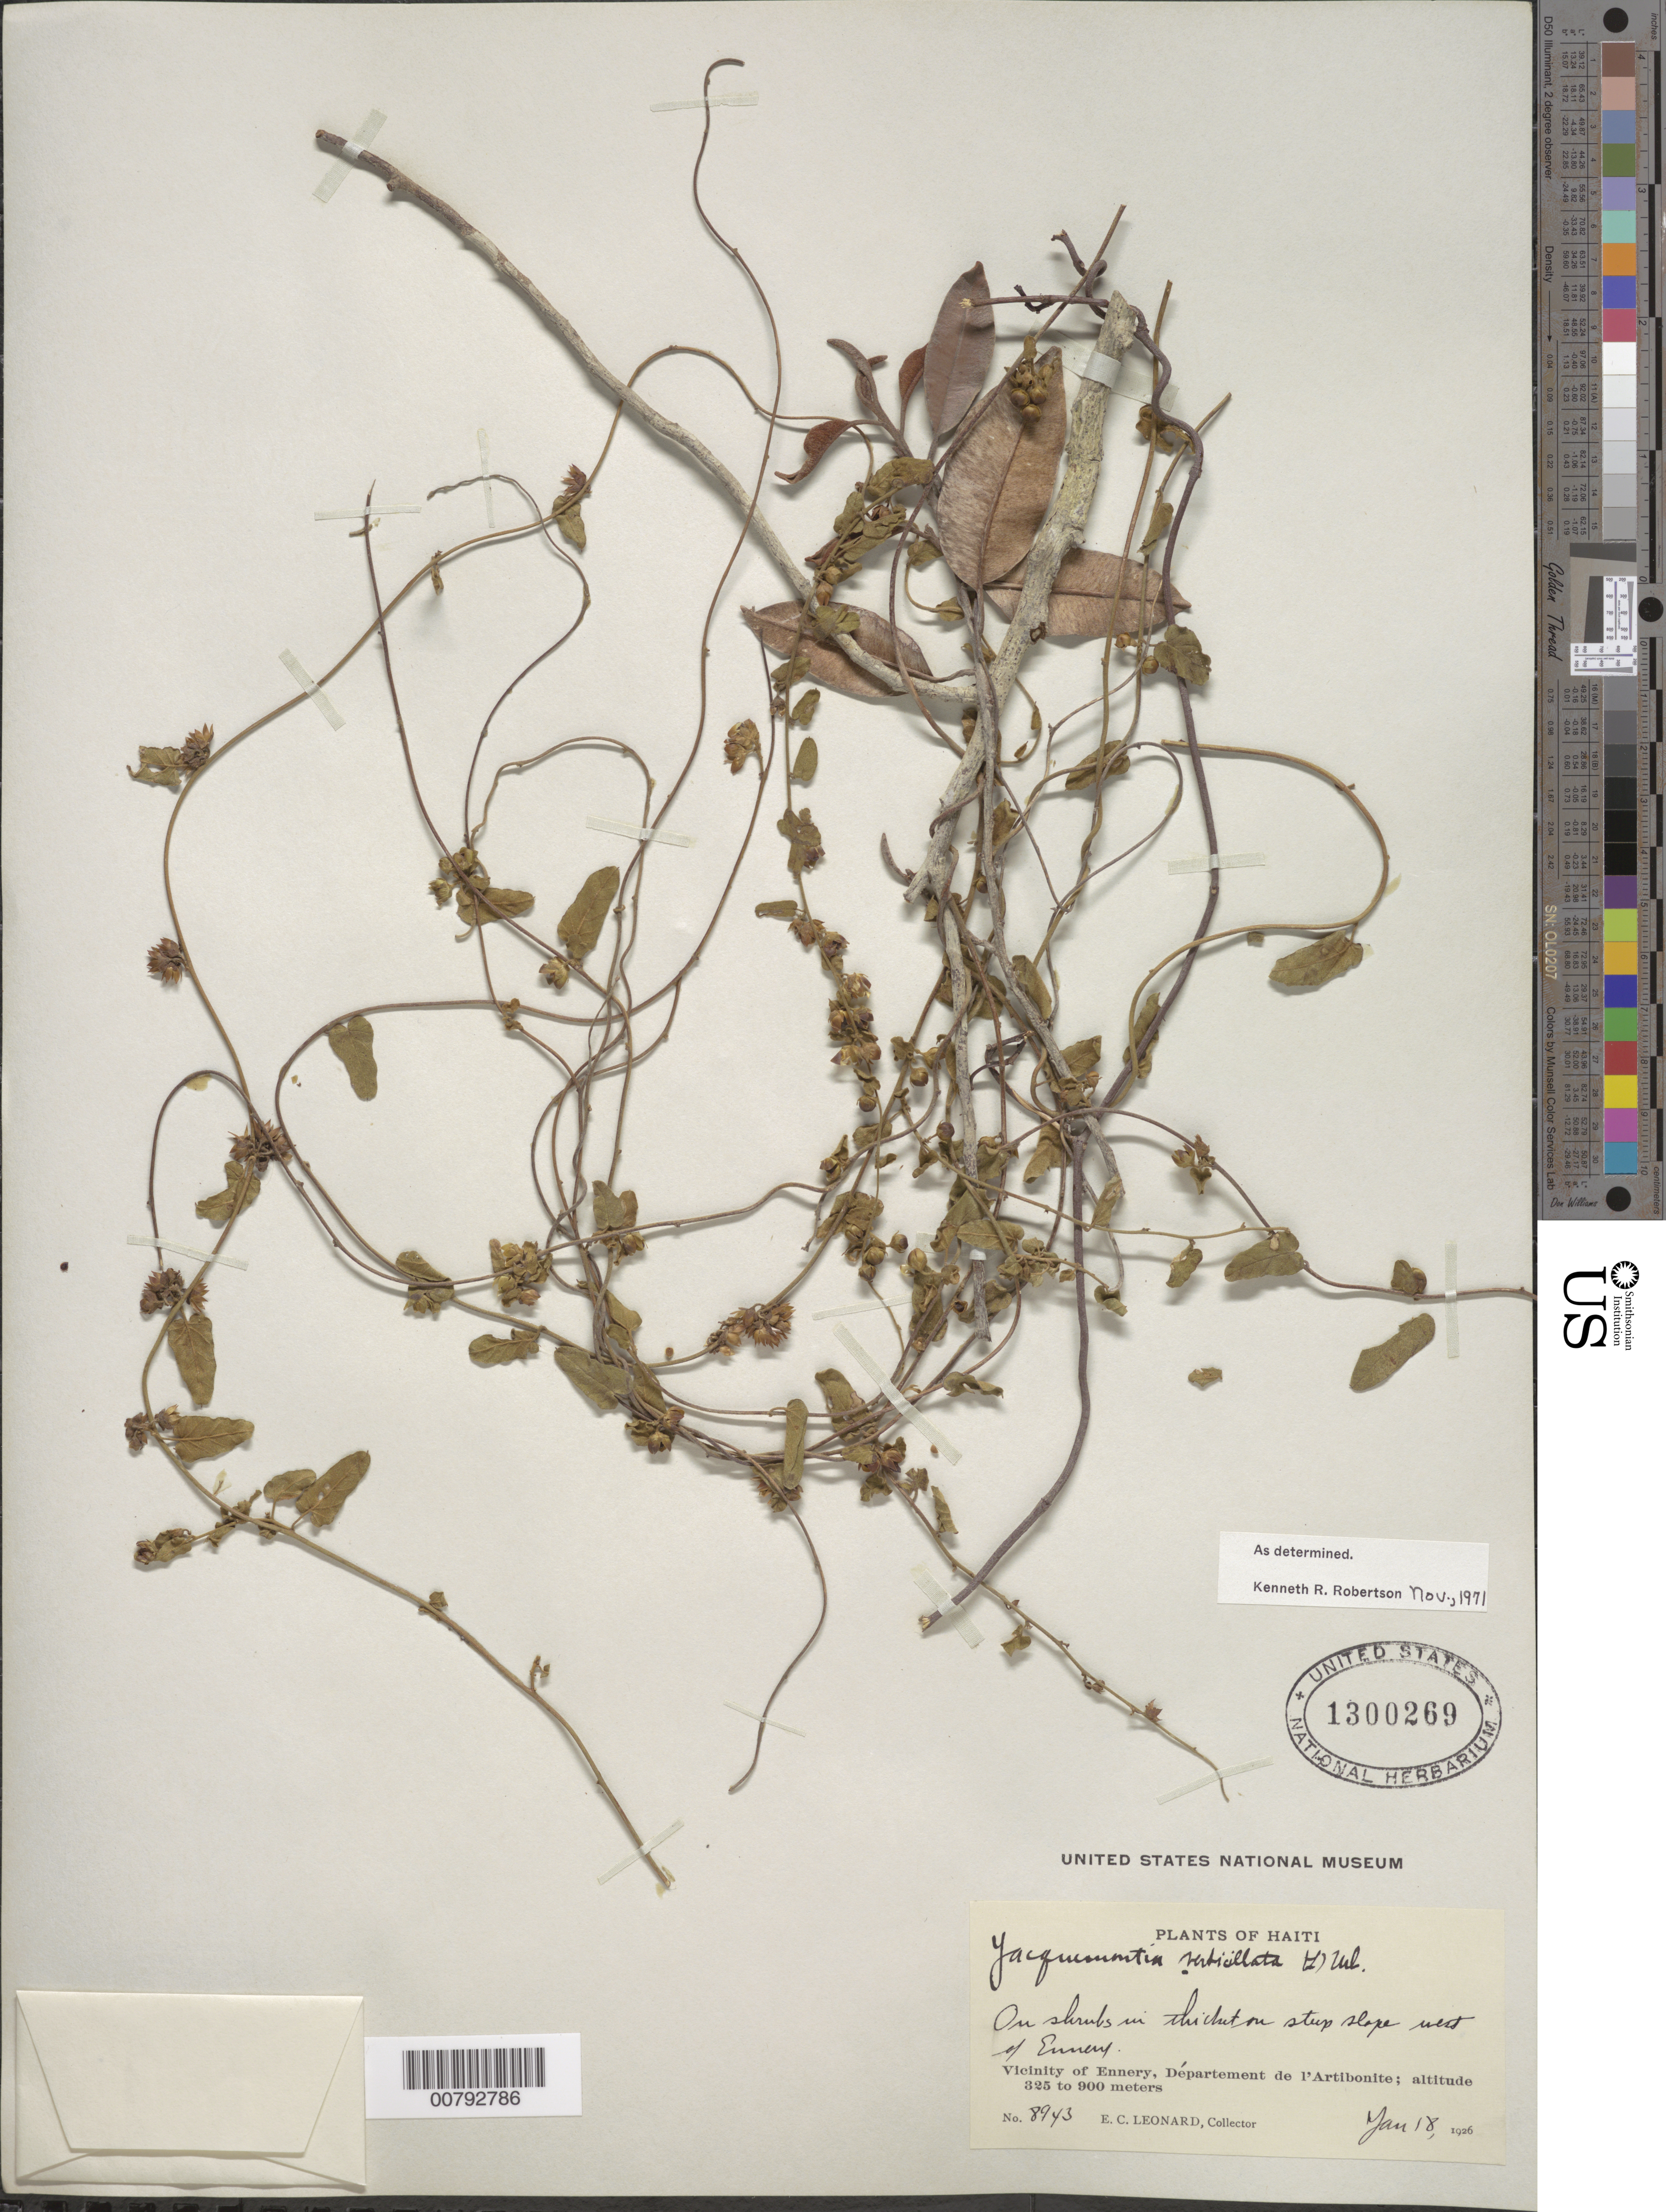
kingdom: Plantae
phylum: Tracheophyta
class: Magnoliopsida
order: Solanales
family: Convolvulaceae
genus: Jacquemontia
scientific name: Jacquemontia verticillata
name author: (L.) Urb.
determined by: Robertson, K. R.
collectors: E. C. Leonard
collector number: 8943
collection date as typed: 18 Jan 1926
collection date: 1926-01-18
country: Haiti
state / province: Artibonite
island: Hispaniola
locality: Vicinity of Ennery, west of Ennery.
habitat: In thicket on steep slope.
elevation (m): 325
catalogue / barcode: US 1300269